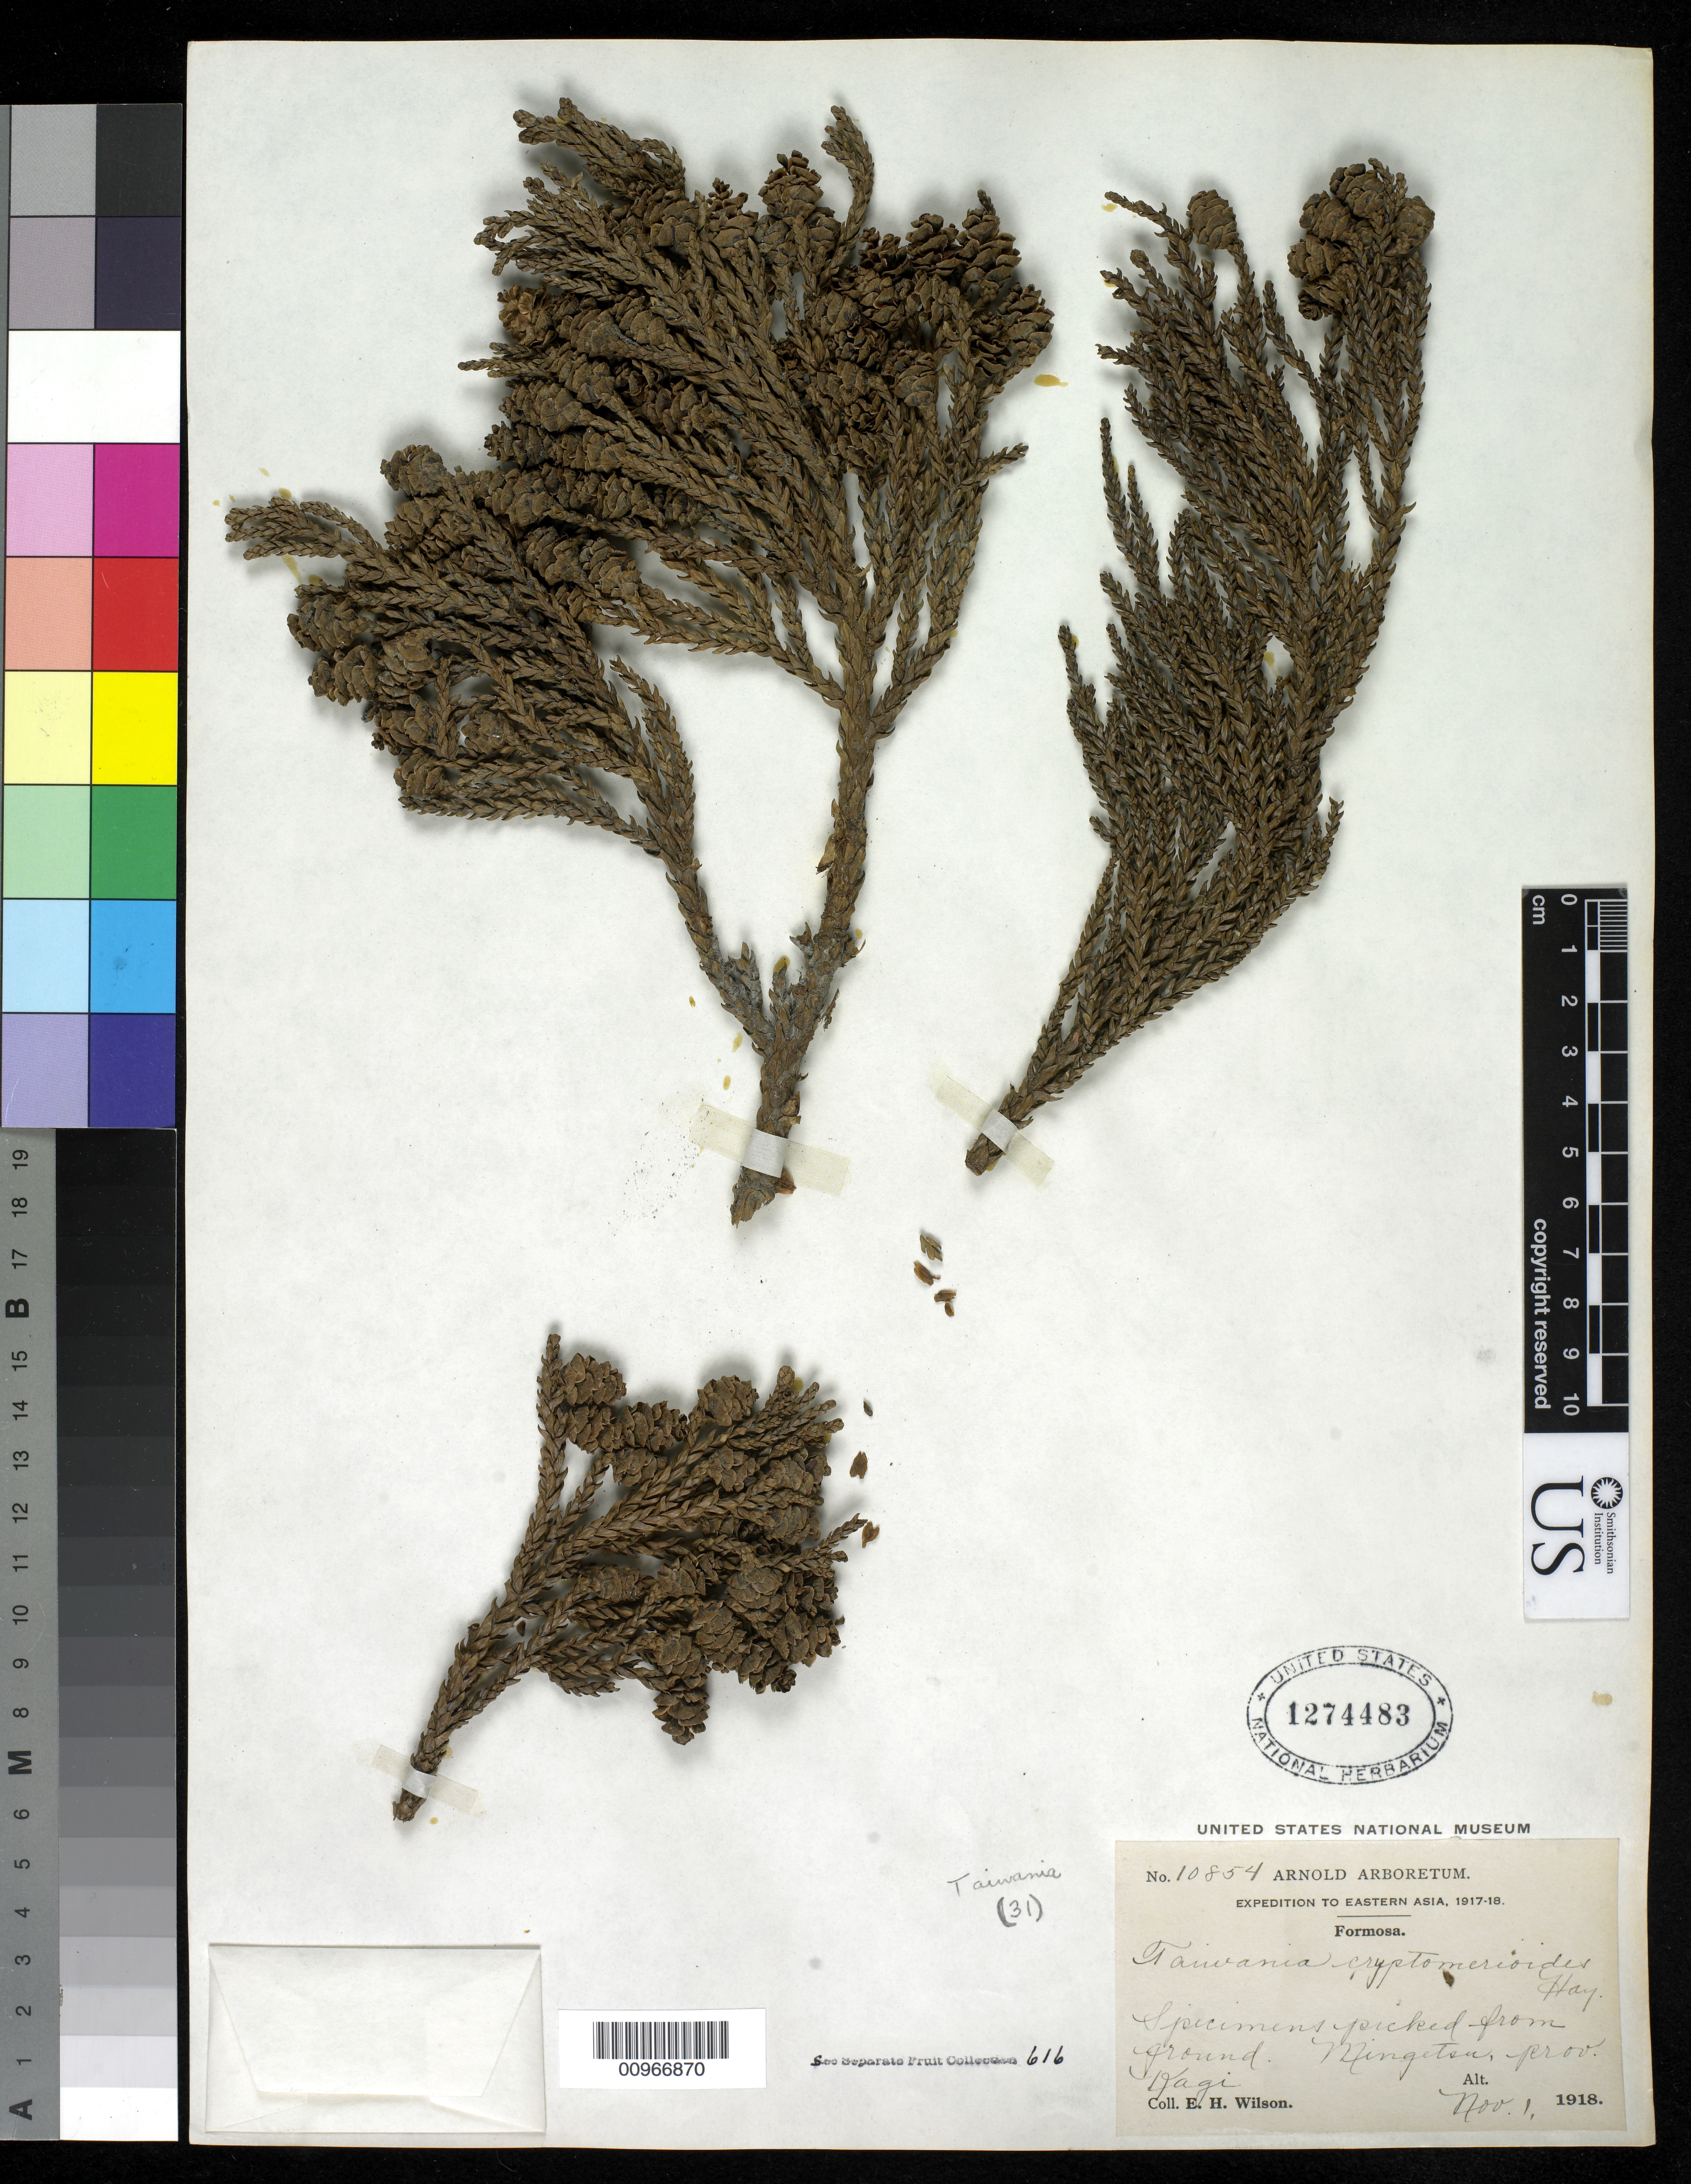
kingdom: Plantae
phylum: Tracheophyta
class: Pinopsida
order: Pinales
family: Cupressaceae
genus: Taiwania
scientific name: Taiwania cryptomerioides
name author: Hayata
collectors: E. H. Wilson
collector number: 10854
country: Taiwan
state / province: Kagi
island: Taiwan [Formosa]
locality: Mingetsu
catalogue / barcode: US 12774483